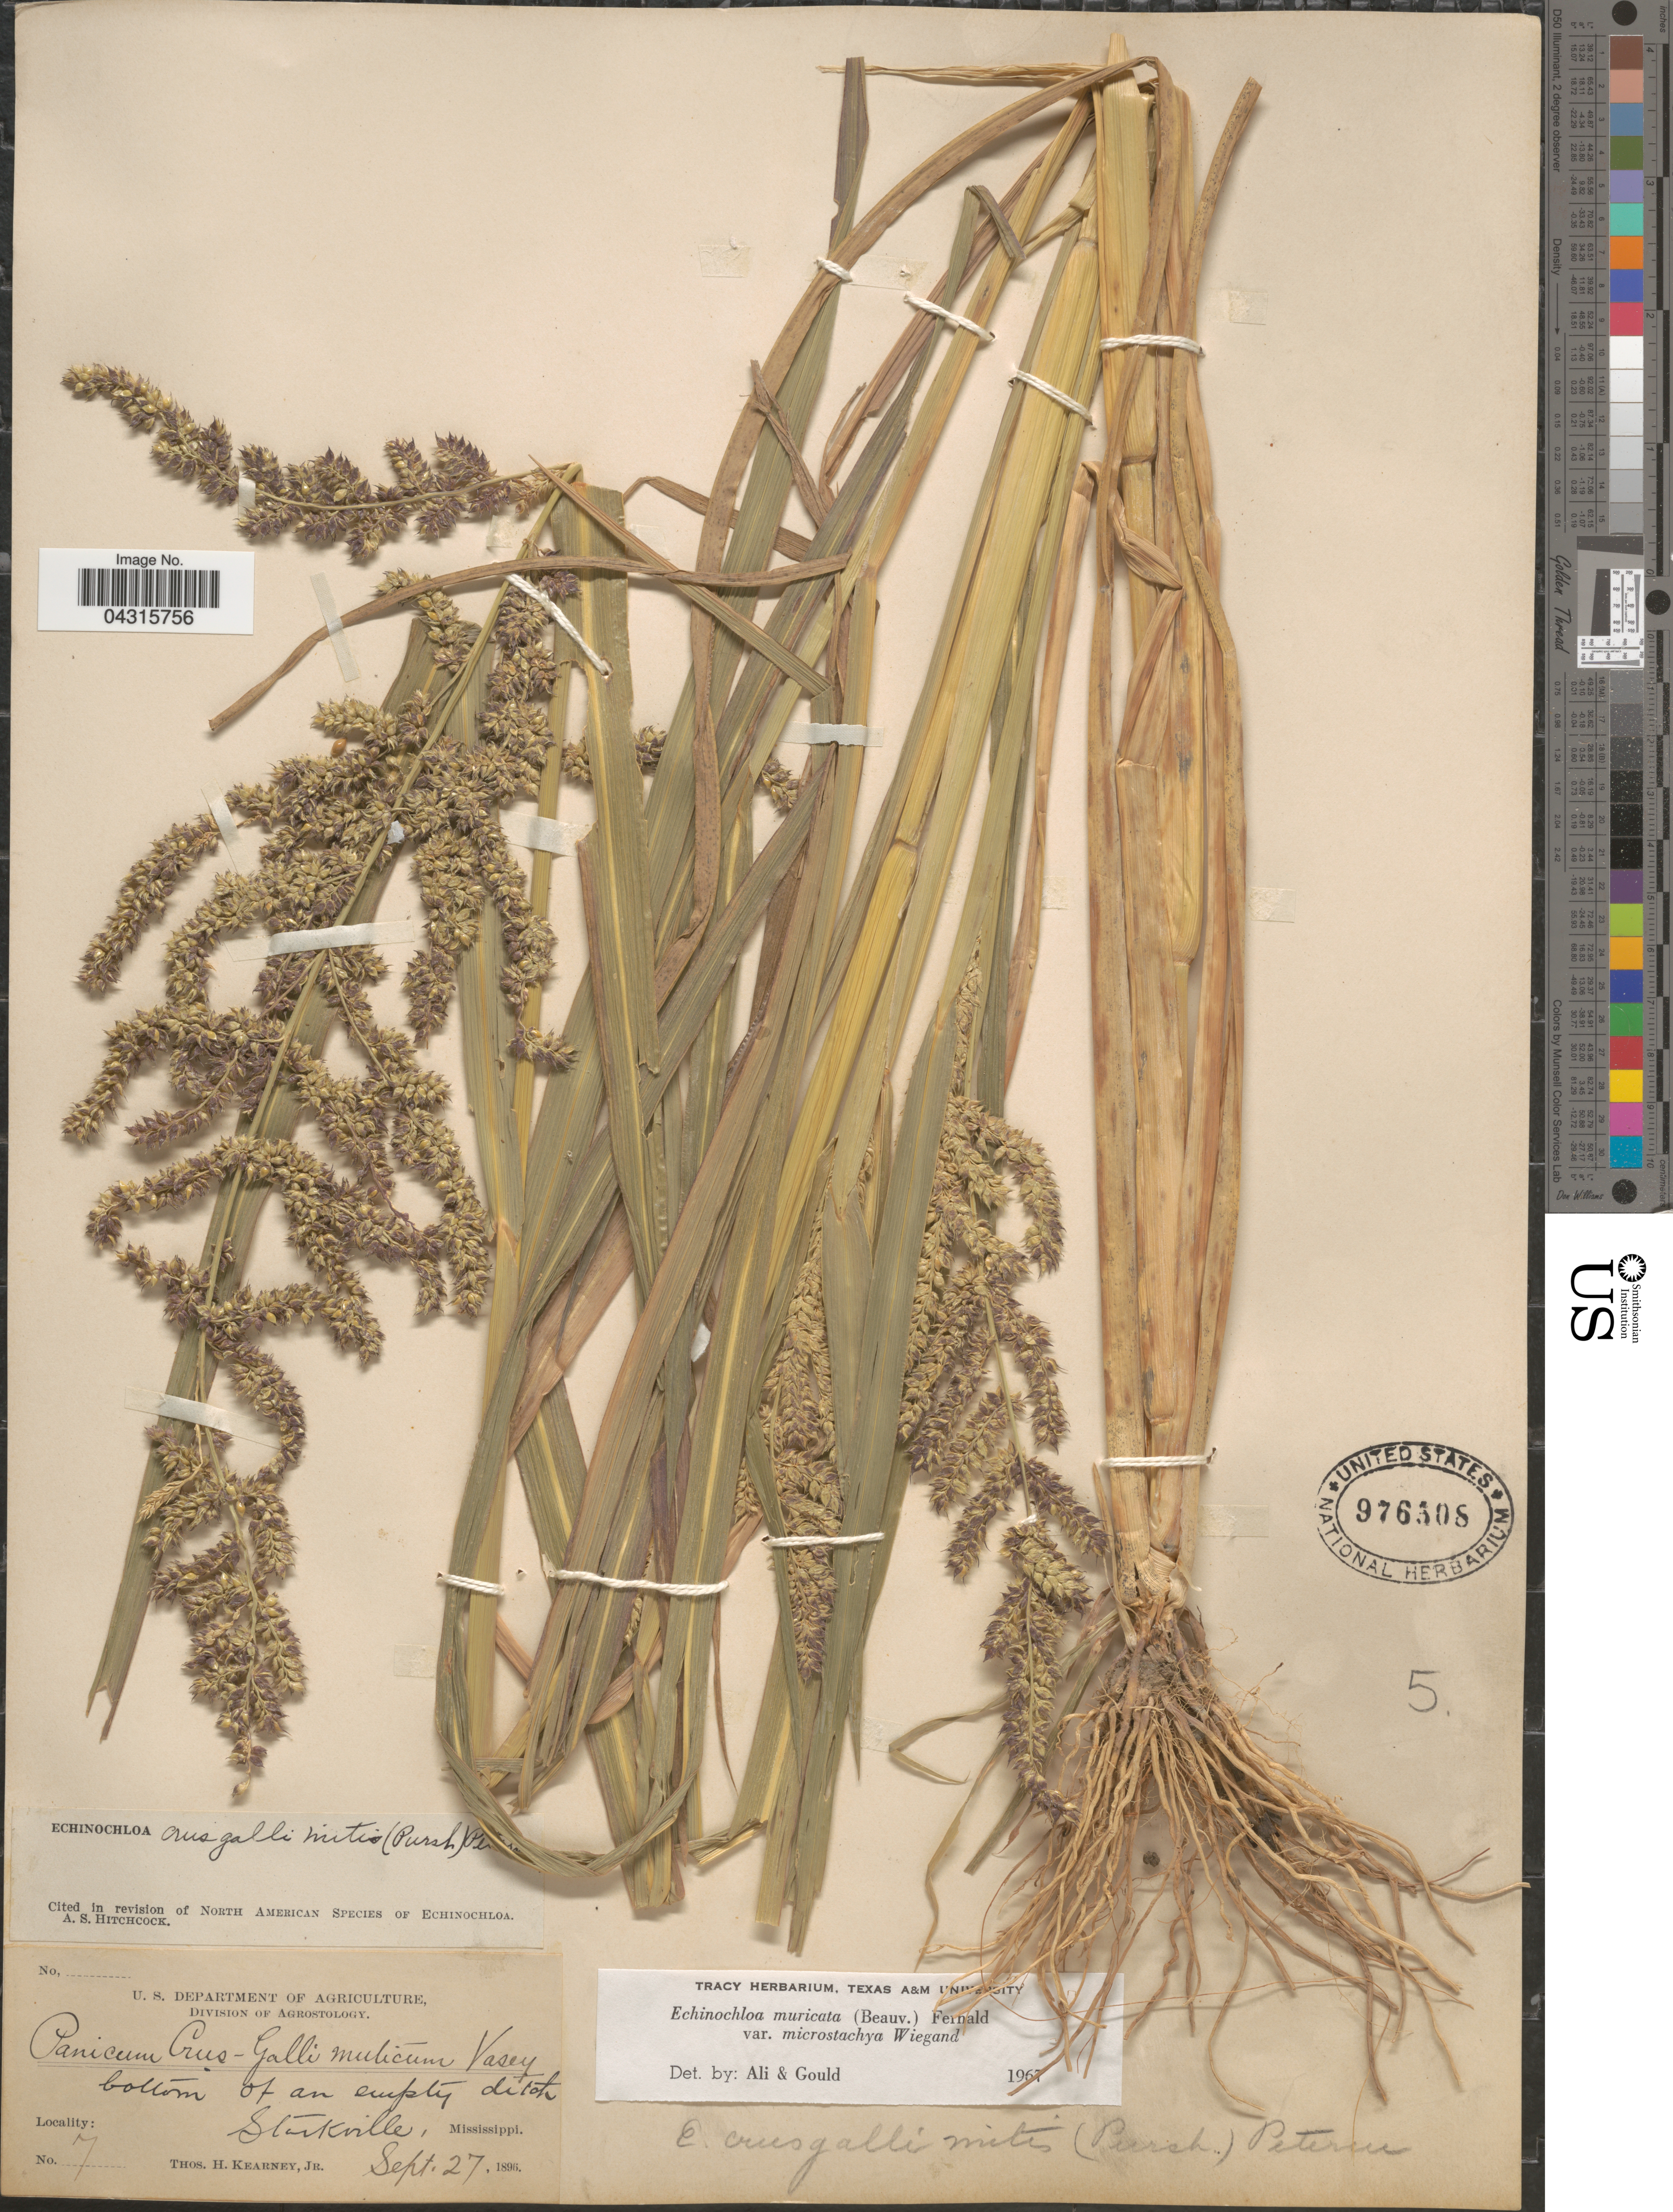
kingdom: Plantae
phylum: Tracheophyta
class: Liliopsida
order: Poales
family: Poaceae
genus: Echinochloa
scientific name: Echinochloa muricata var. microstachya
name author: Wiegand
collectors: T. H. Kearney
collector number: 7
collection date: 1896-09-27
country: United States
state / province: Mississippi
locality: Starkville.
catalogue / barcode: US 976508